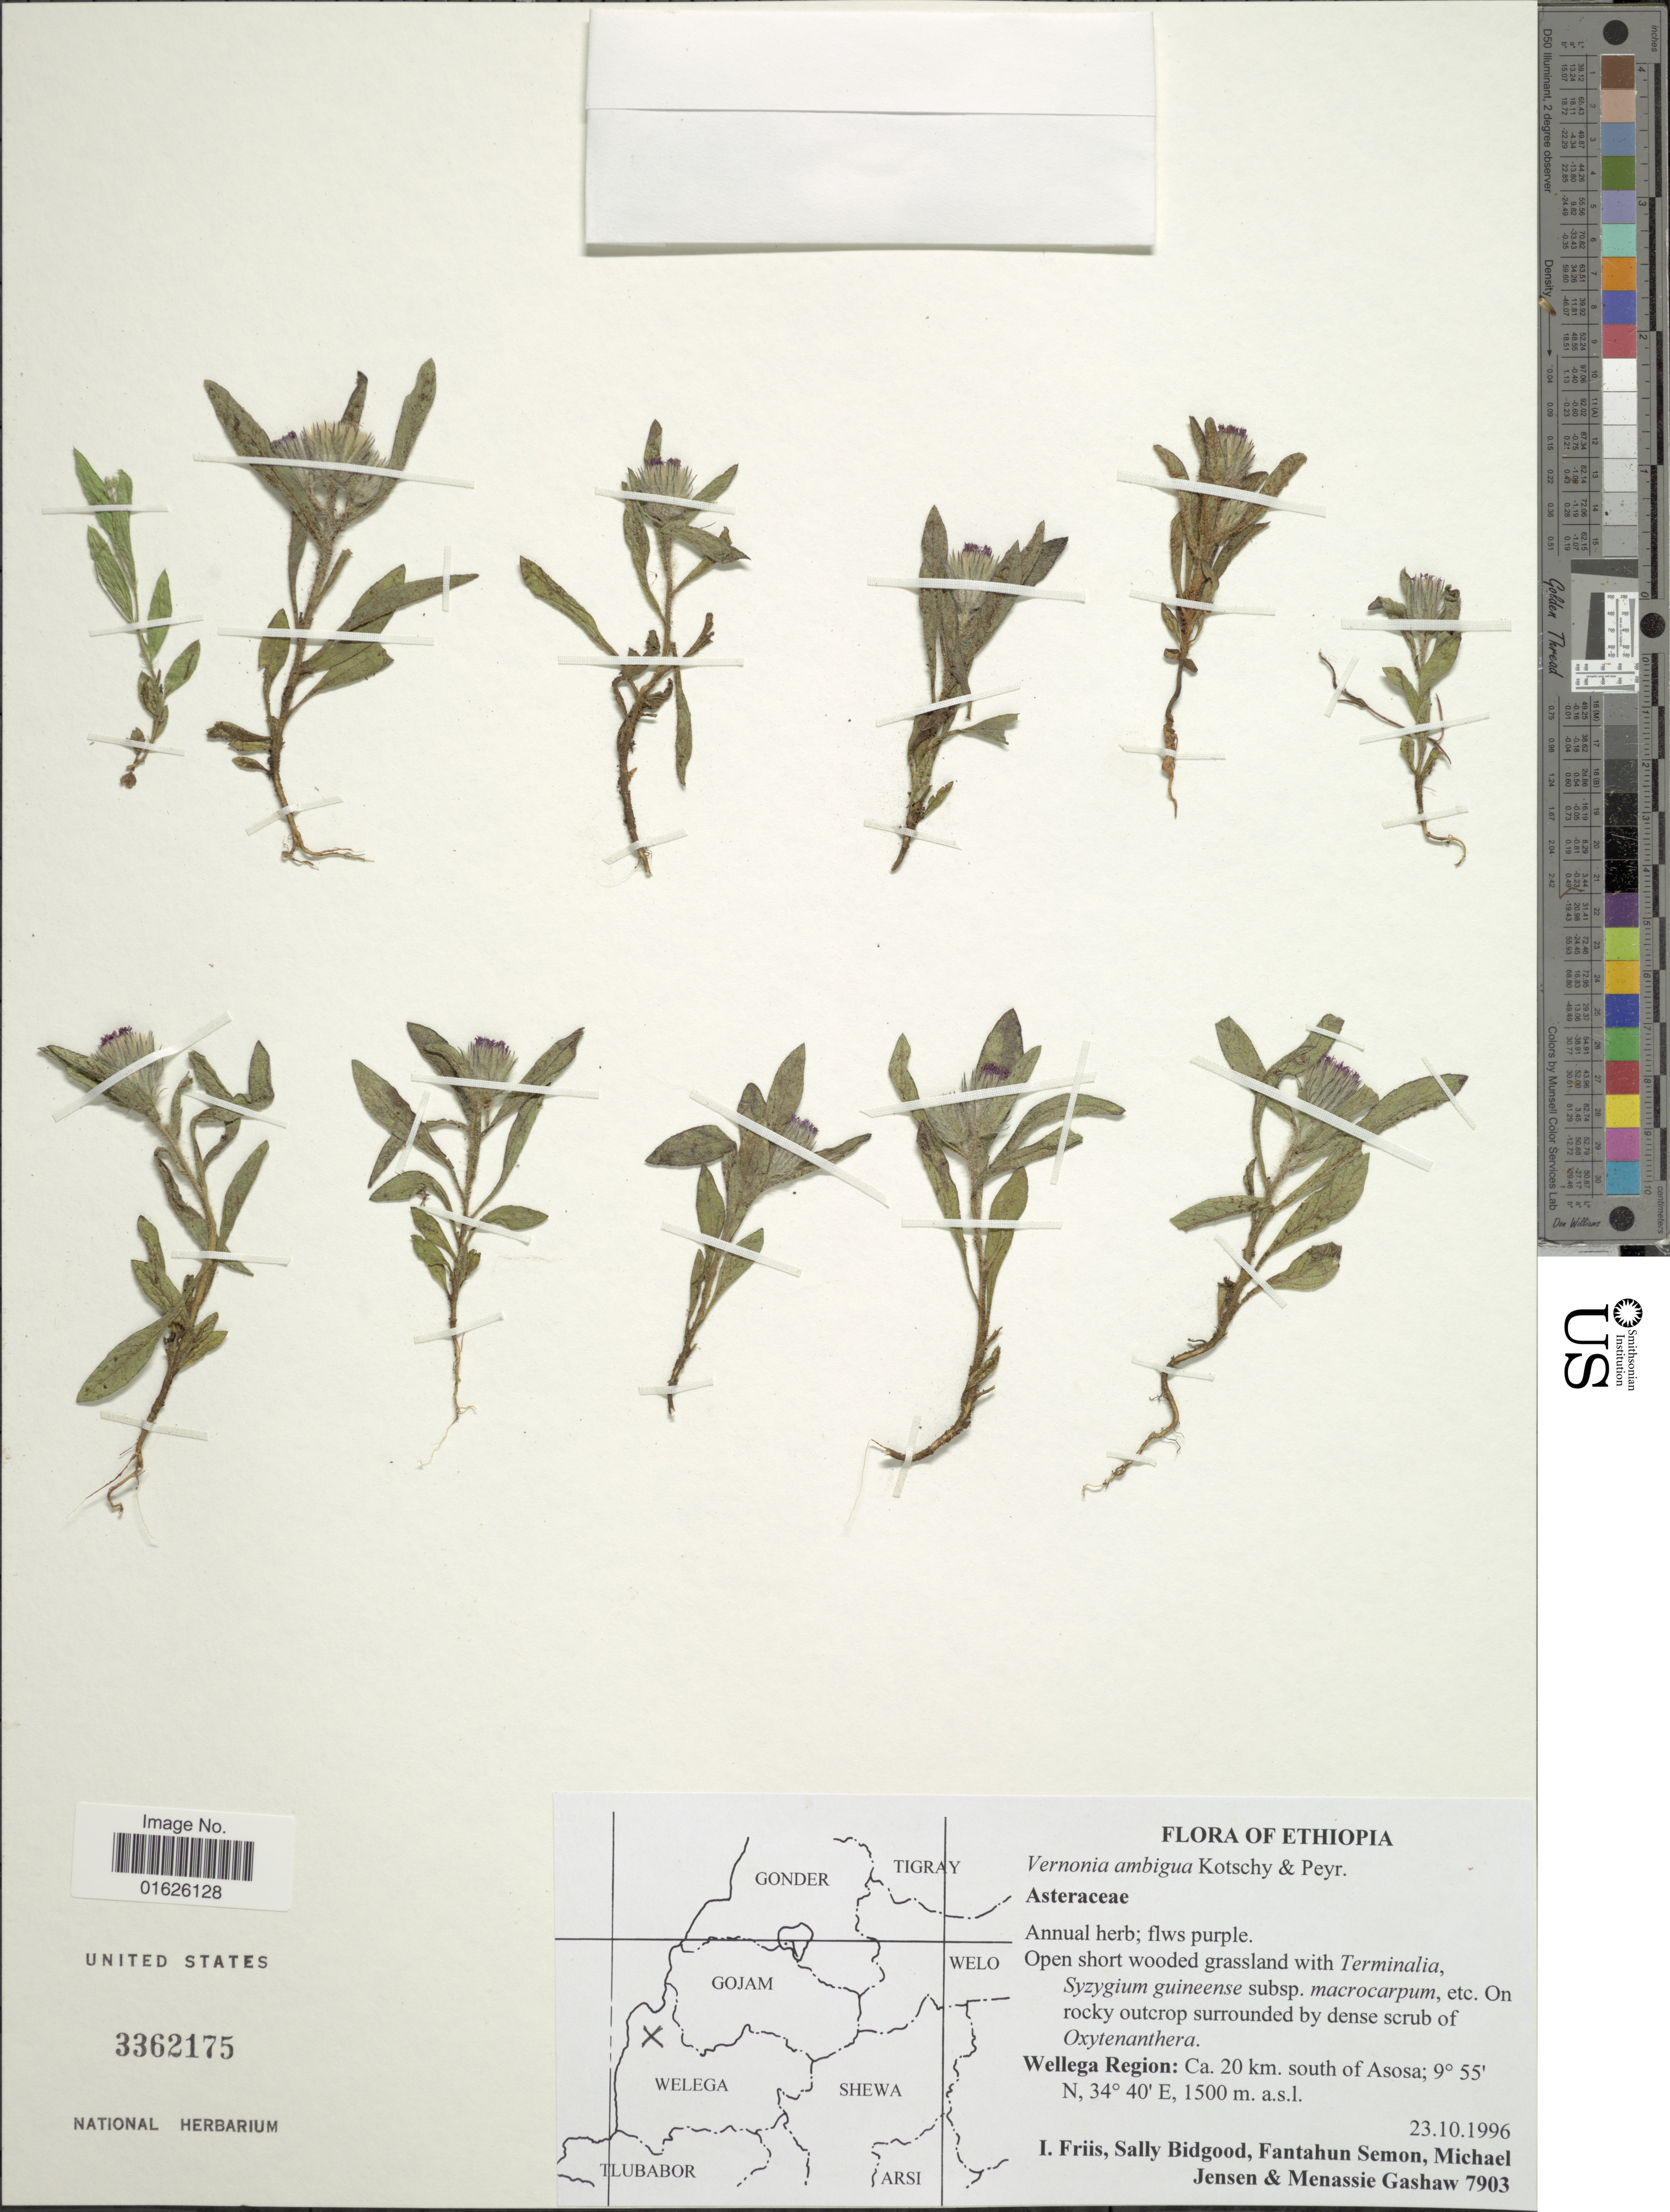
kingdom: Plantae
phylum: Tracheophyta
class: Magnoliopsida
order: Asterales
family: Asteraceae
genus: Vernoniastrum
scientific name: Vernoniastrum ambiguum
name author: (Kotschy & Peyr.) H. Rob.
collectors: I. Friis, S. Bidgood, F. Semon, M. Jensen & M. Gashaw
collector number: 7903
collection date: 1996-10-23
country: Ethiopia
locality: Wellega Region, Ca 20 km south of Asosa.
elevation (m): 1500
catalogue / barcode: US 3362175